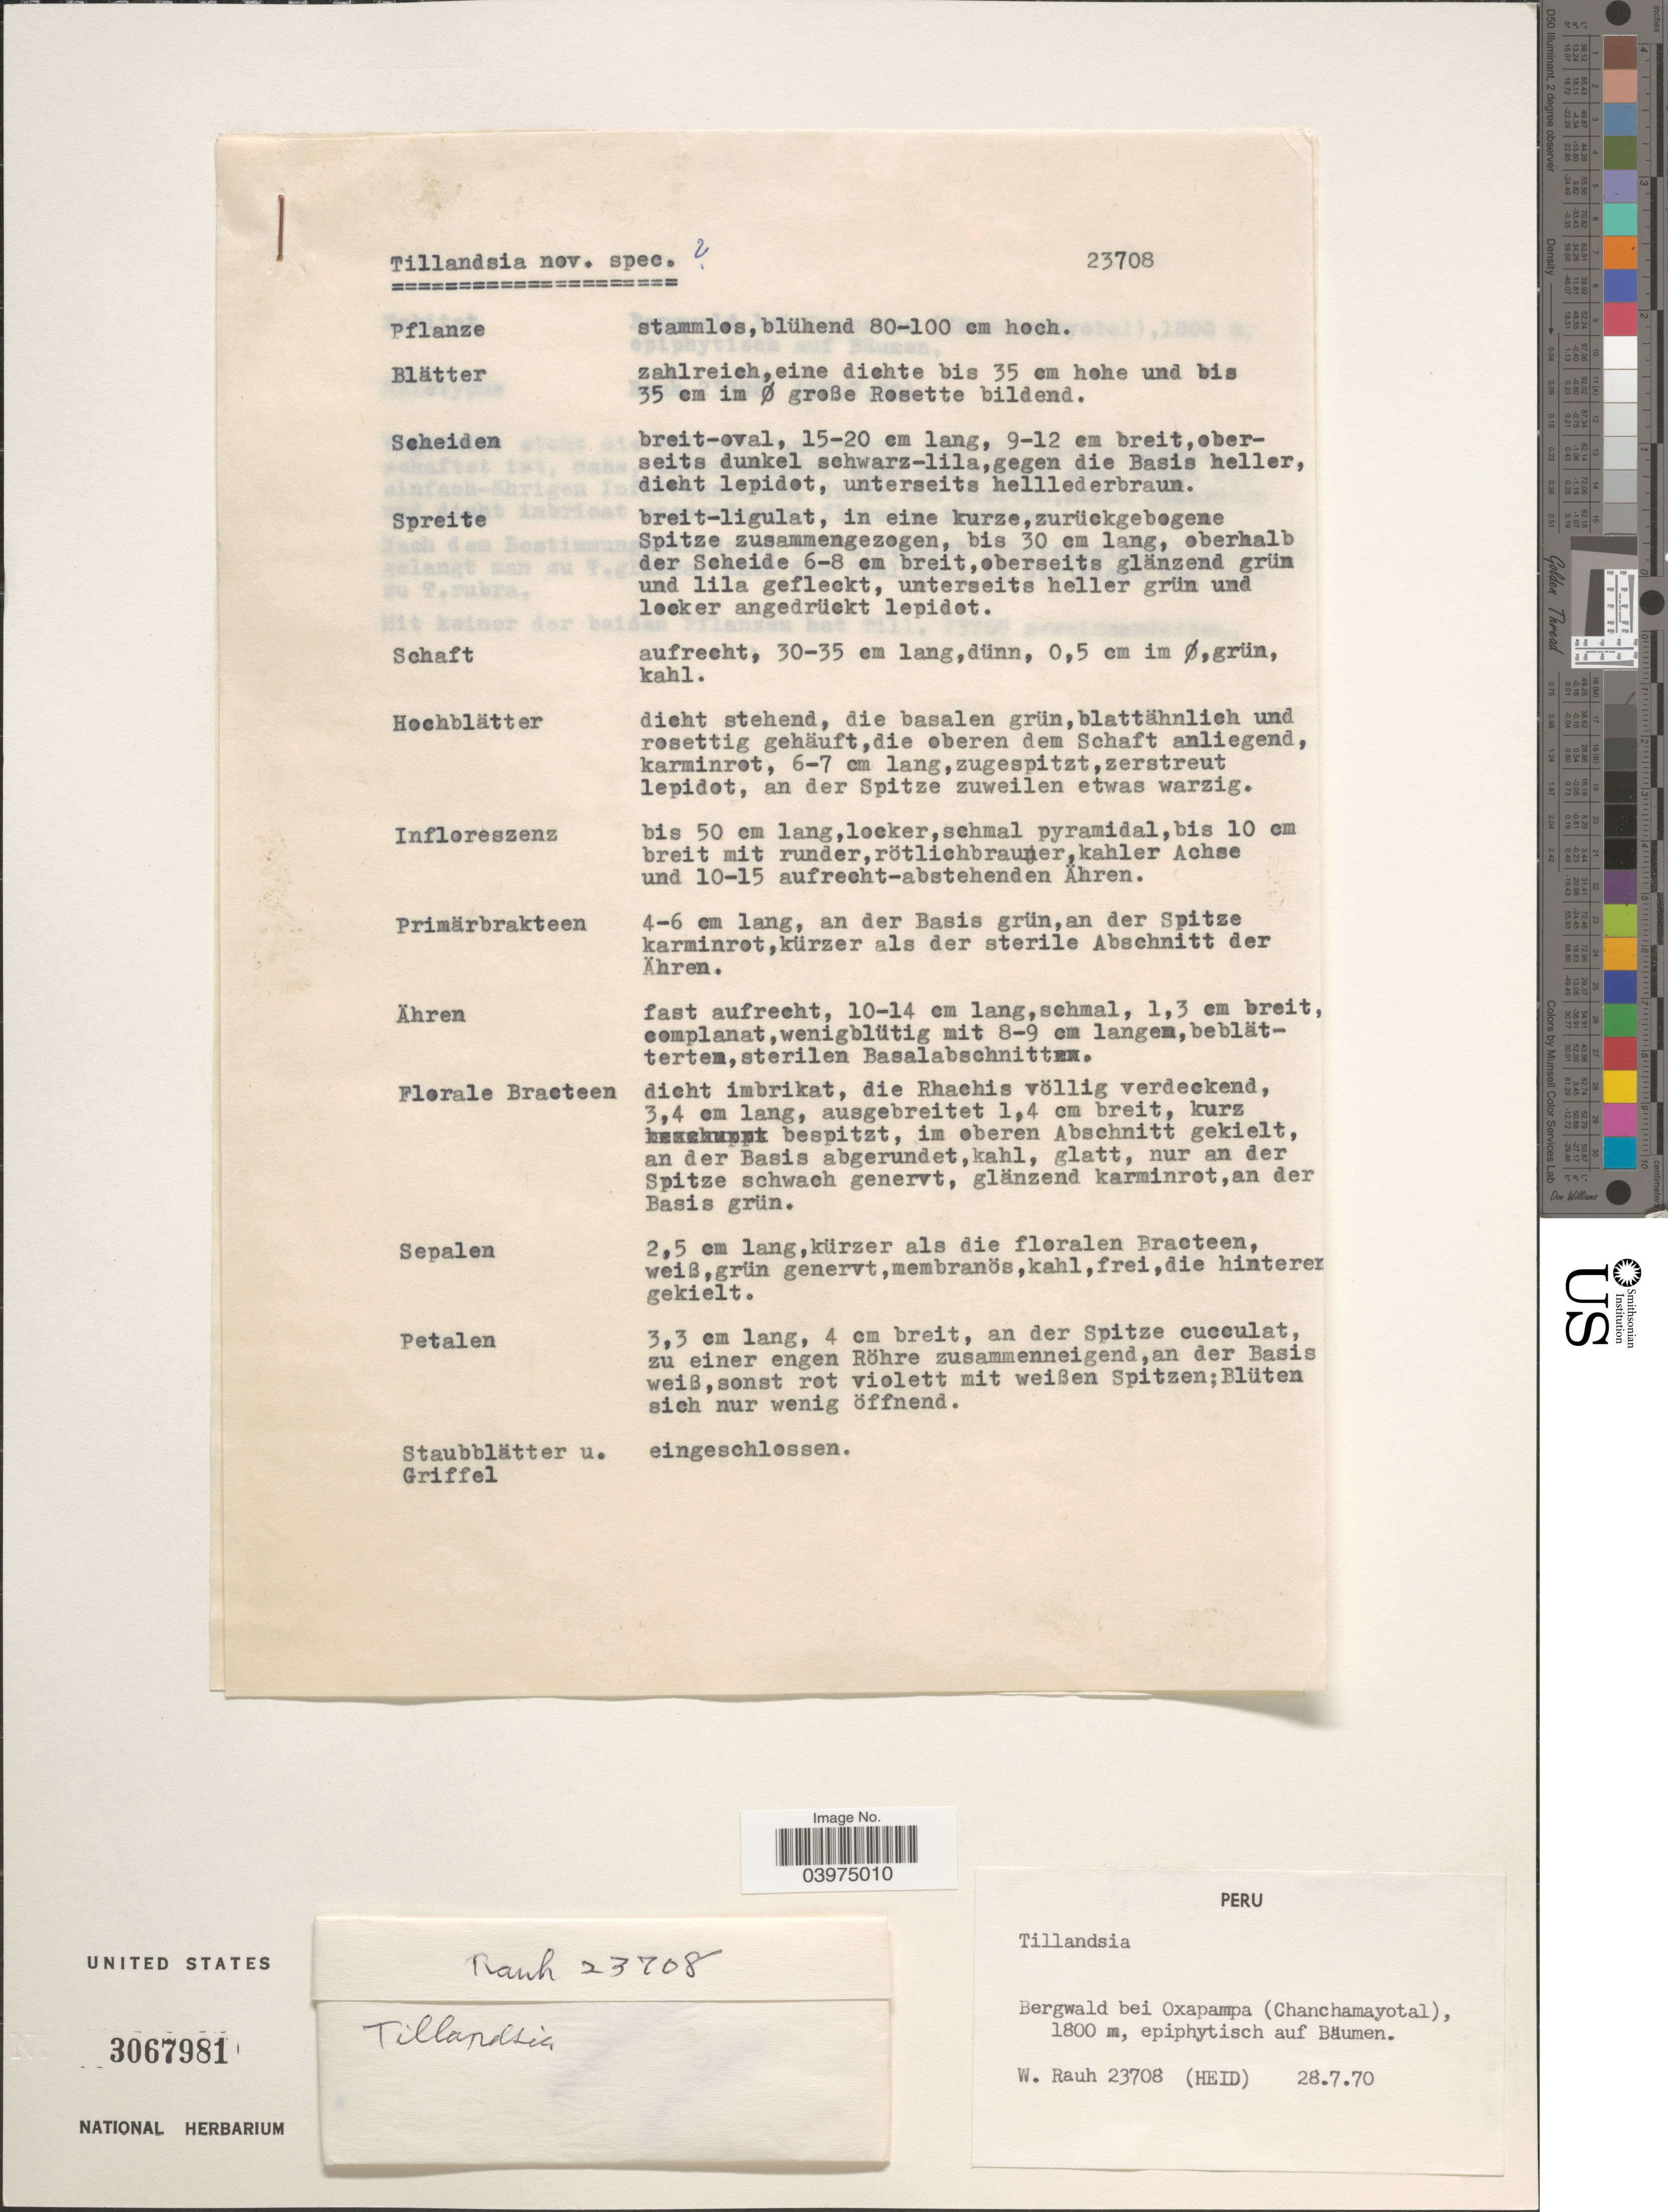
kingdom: Plantae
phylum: Tracheophyta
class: Liliopsida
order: Poales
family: Bromeliaceae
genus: Tillandsia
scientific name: Tillandsia sp.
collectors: W. Rauh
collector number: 23708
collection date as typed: Transcribed d/m/y: 28/7/70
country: Peru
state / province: Junín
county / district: Oxapampa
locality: Bergwald bei Oxapampa (Chanchamayotal), epiphytisch auf Bäumen.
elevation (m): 1800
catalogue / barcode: US 3067981